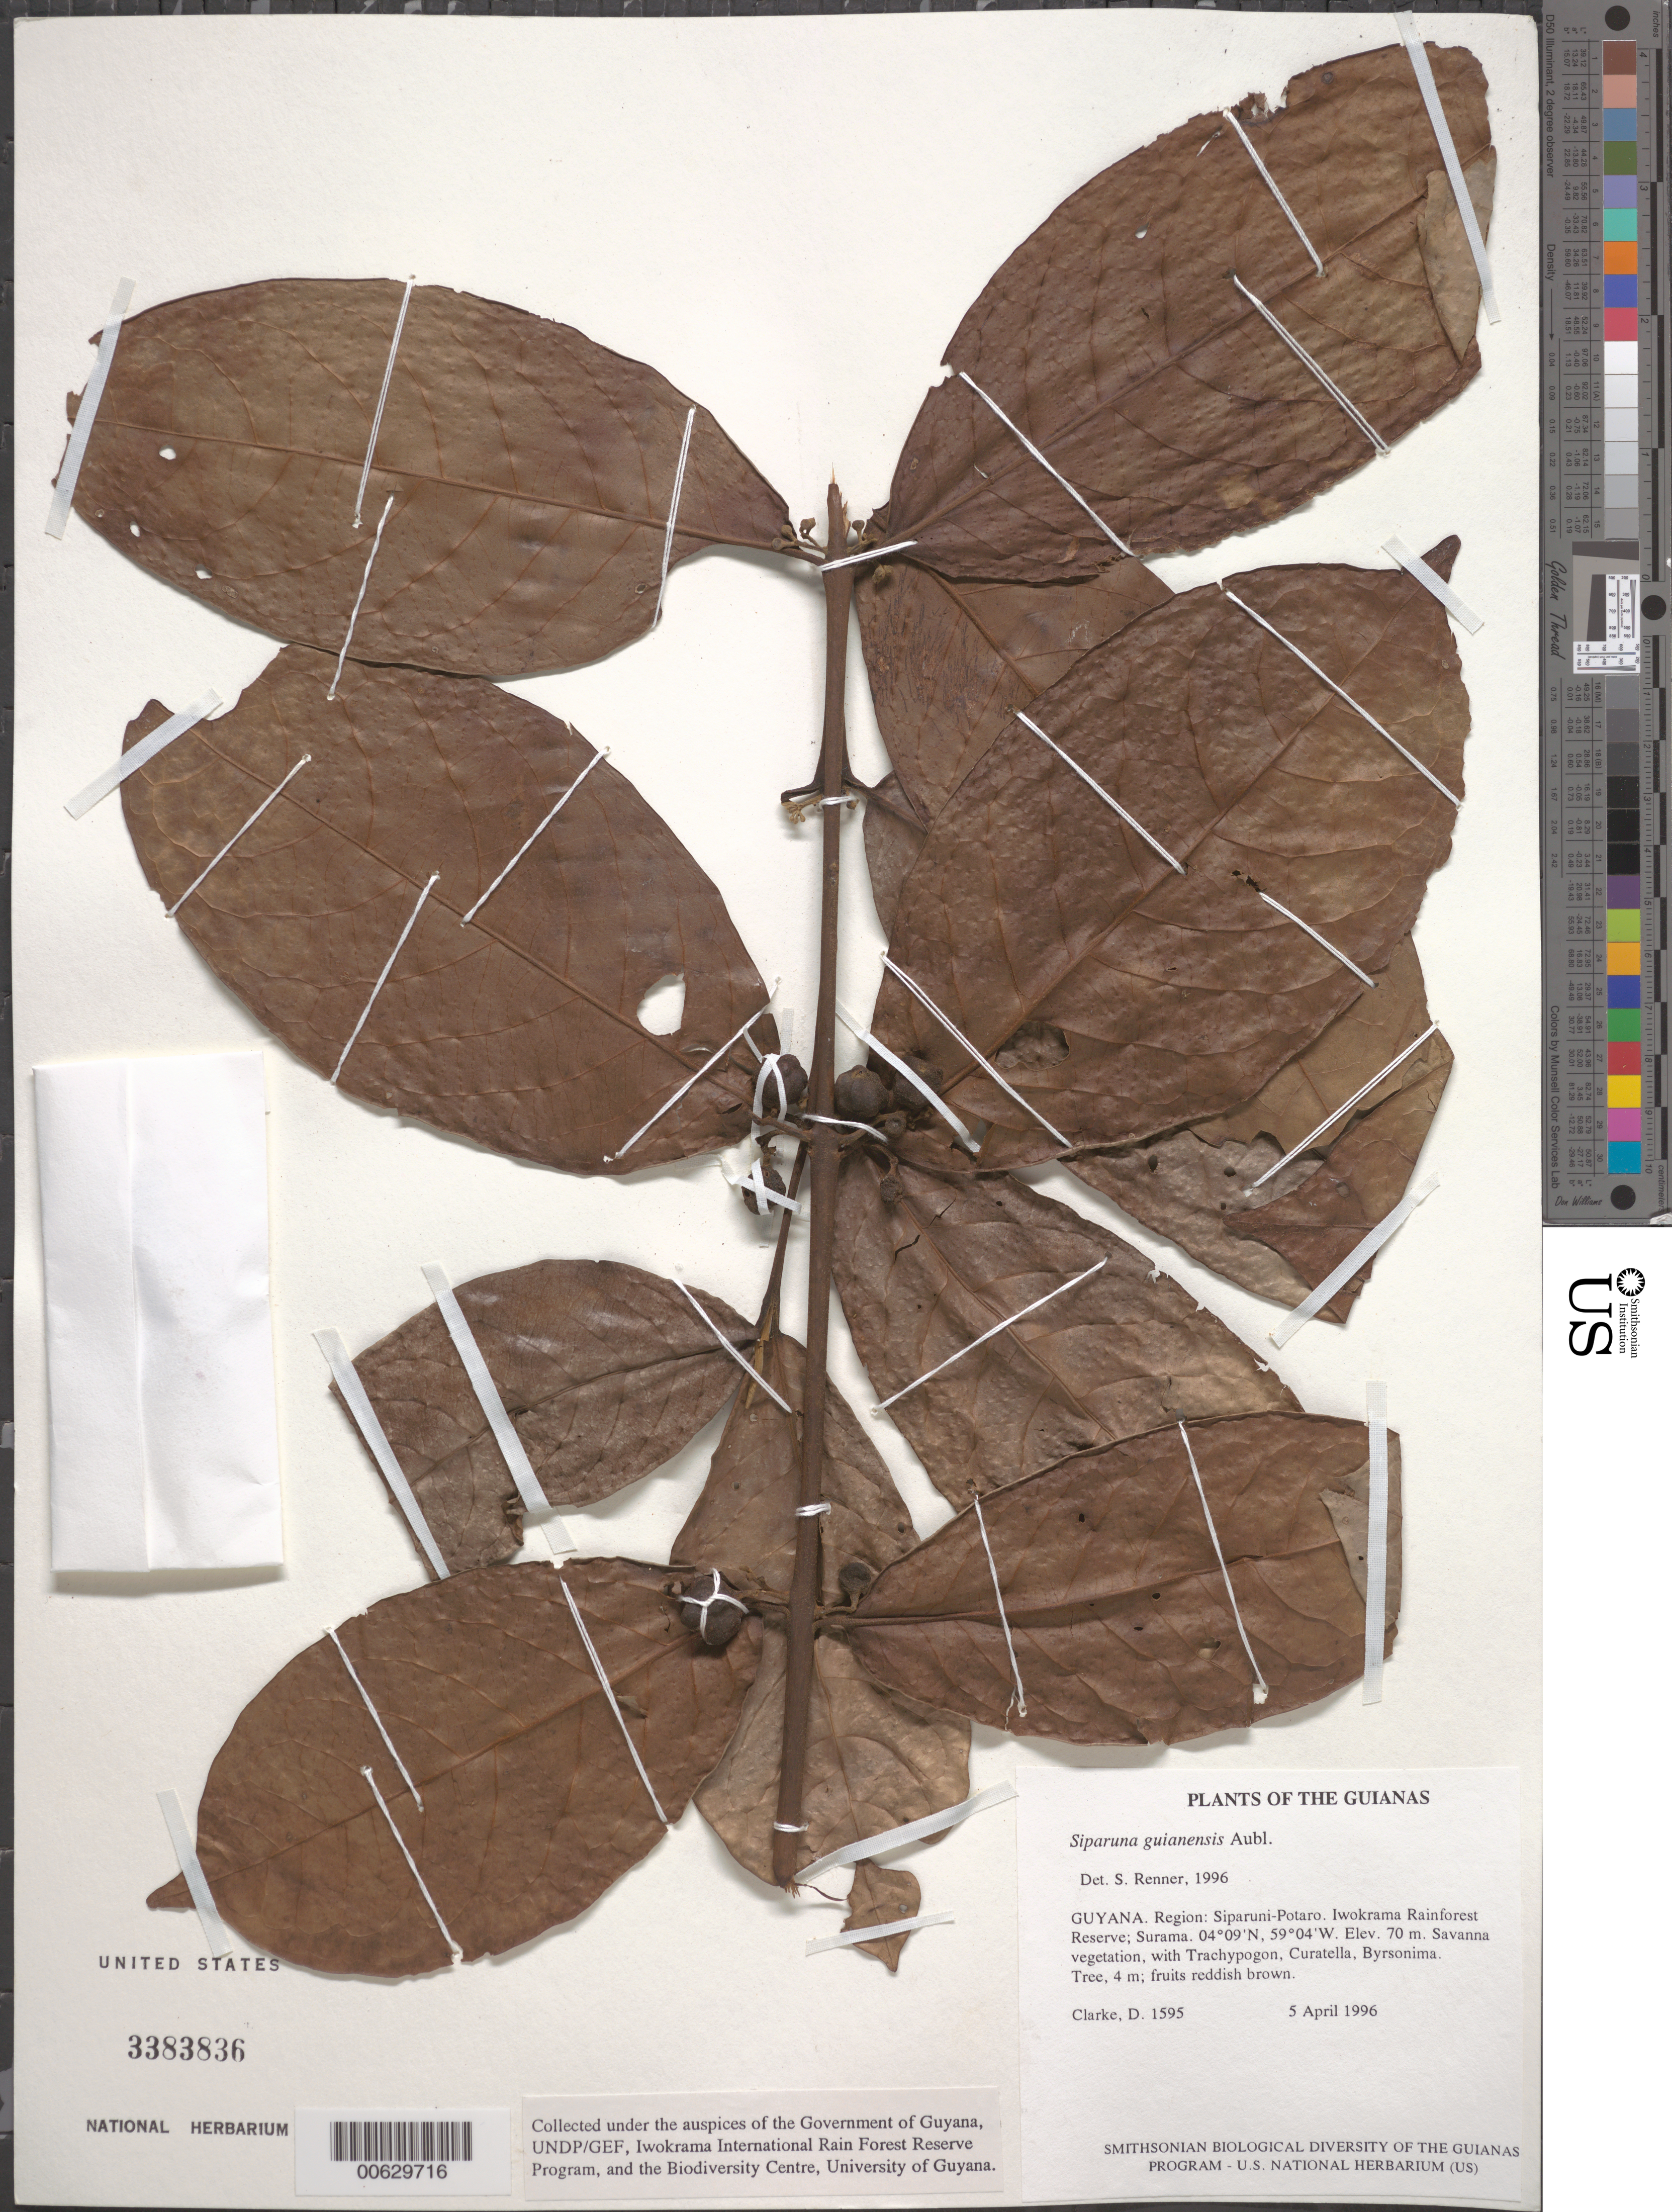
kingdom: Plantae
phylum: Tracheophyta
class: Magnoliopsida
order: Laurales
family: Siparunaceae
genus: Siparuna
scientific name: Siparuna guianensis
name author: Aubl.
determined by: Renner, S. S.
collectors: H. D. Clarke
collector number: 1595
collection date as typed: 5 April 1996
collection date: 1996-04-05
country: Guyana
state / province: Potaro-Siparuni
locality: Iwokrama Rainforest Reserve; Surama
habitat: Savanna vegetation, with Trachypogon, Curatella, Byrsonima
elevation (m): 70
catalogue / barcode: US 3383836